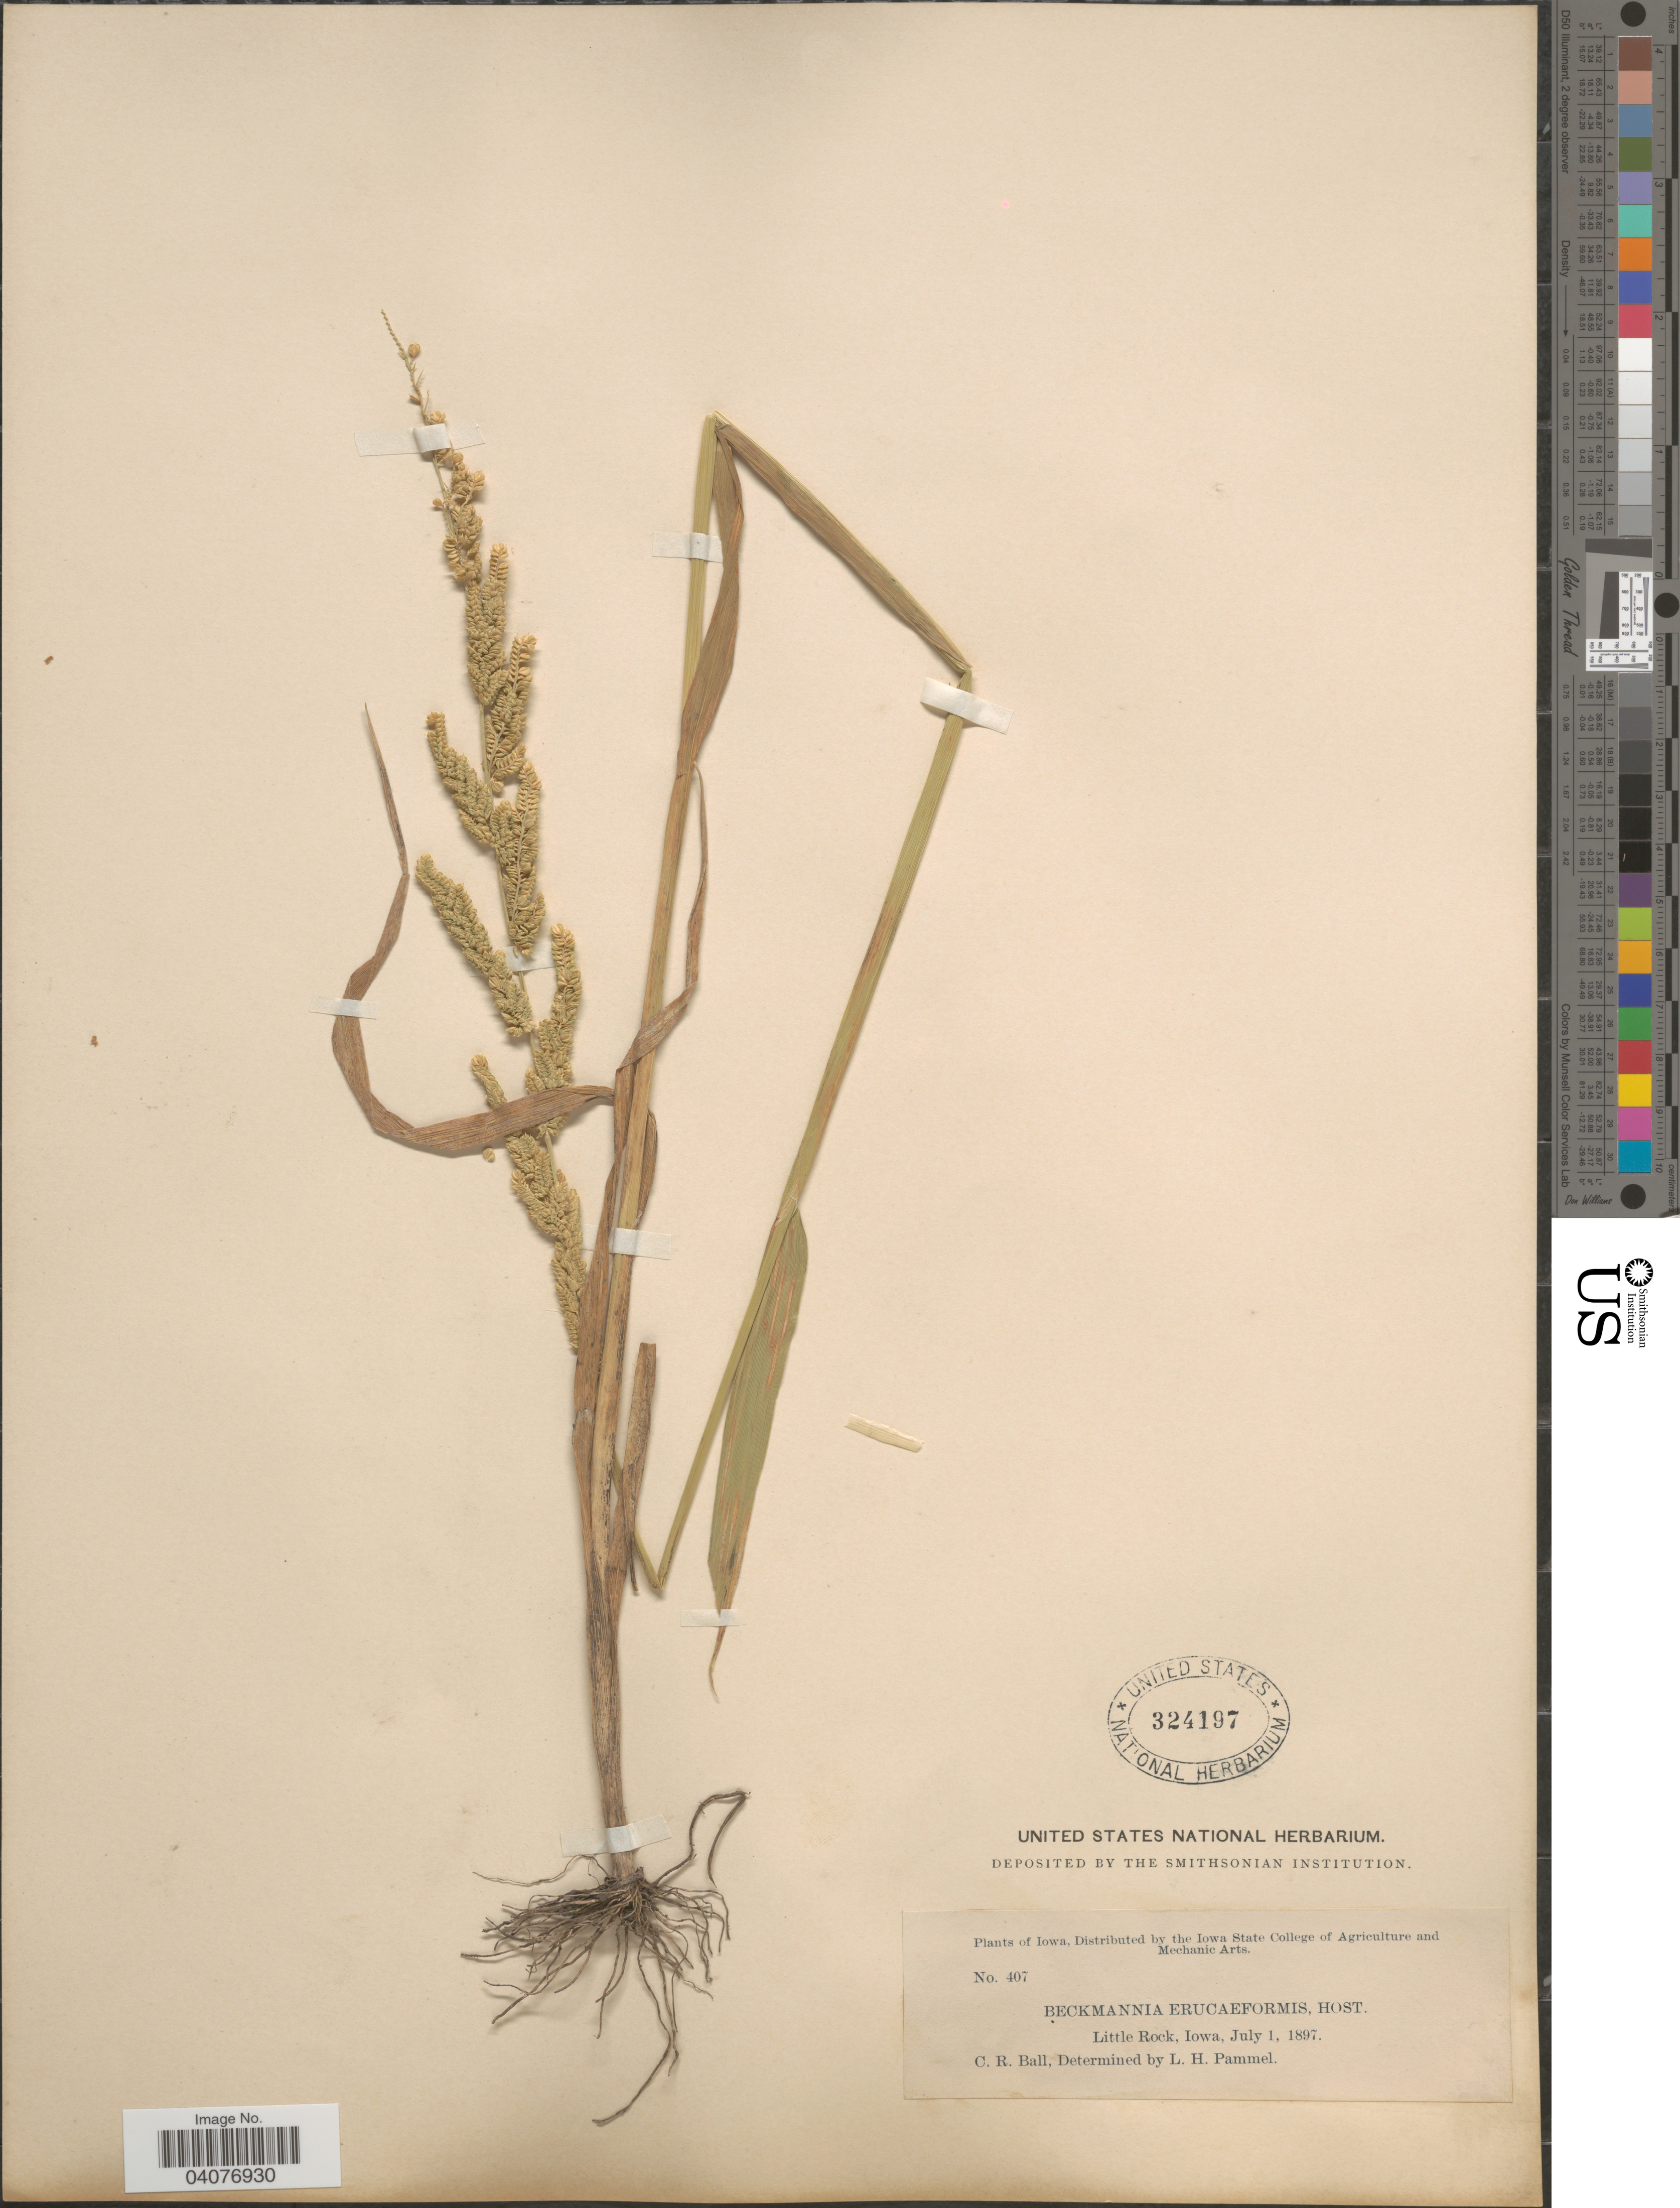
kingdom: Plantae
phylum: Tracheophyta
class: Liliopsida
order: Poales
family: Poaceae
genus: Beckmannia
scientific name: Beckmannia syzigachne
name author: (Steud.) Fernald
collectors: C. R. Ball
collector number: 407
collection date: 1897-07-01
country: United States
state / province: Iowa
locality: Little Rock.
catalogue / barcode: US 324197